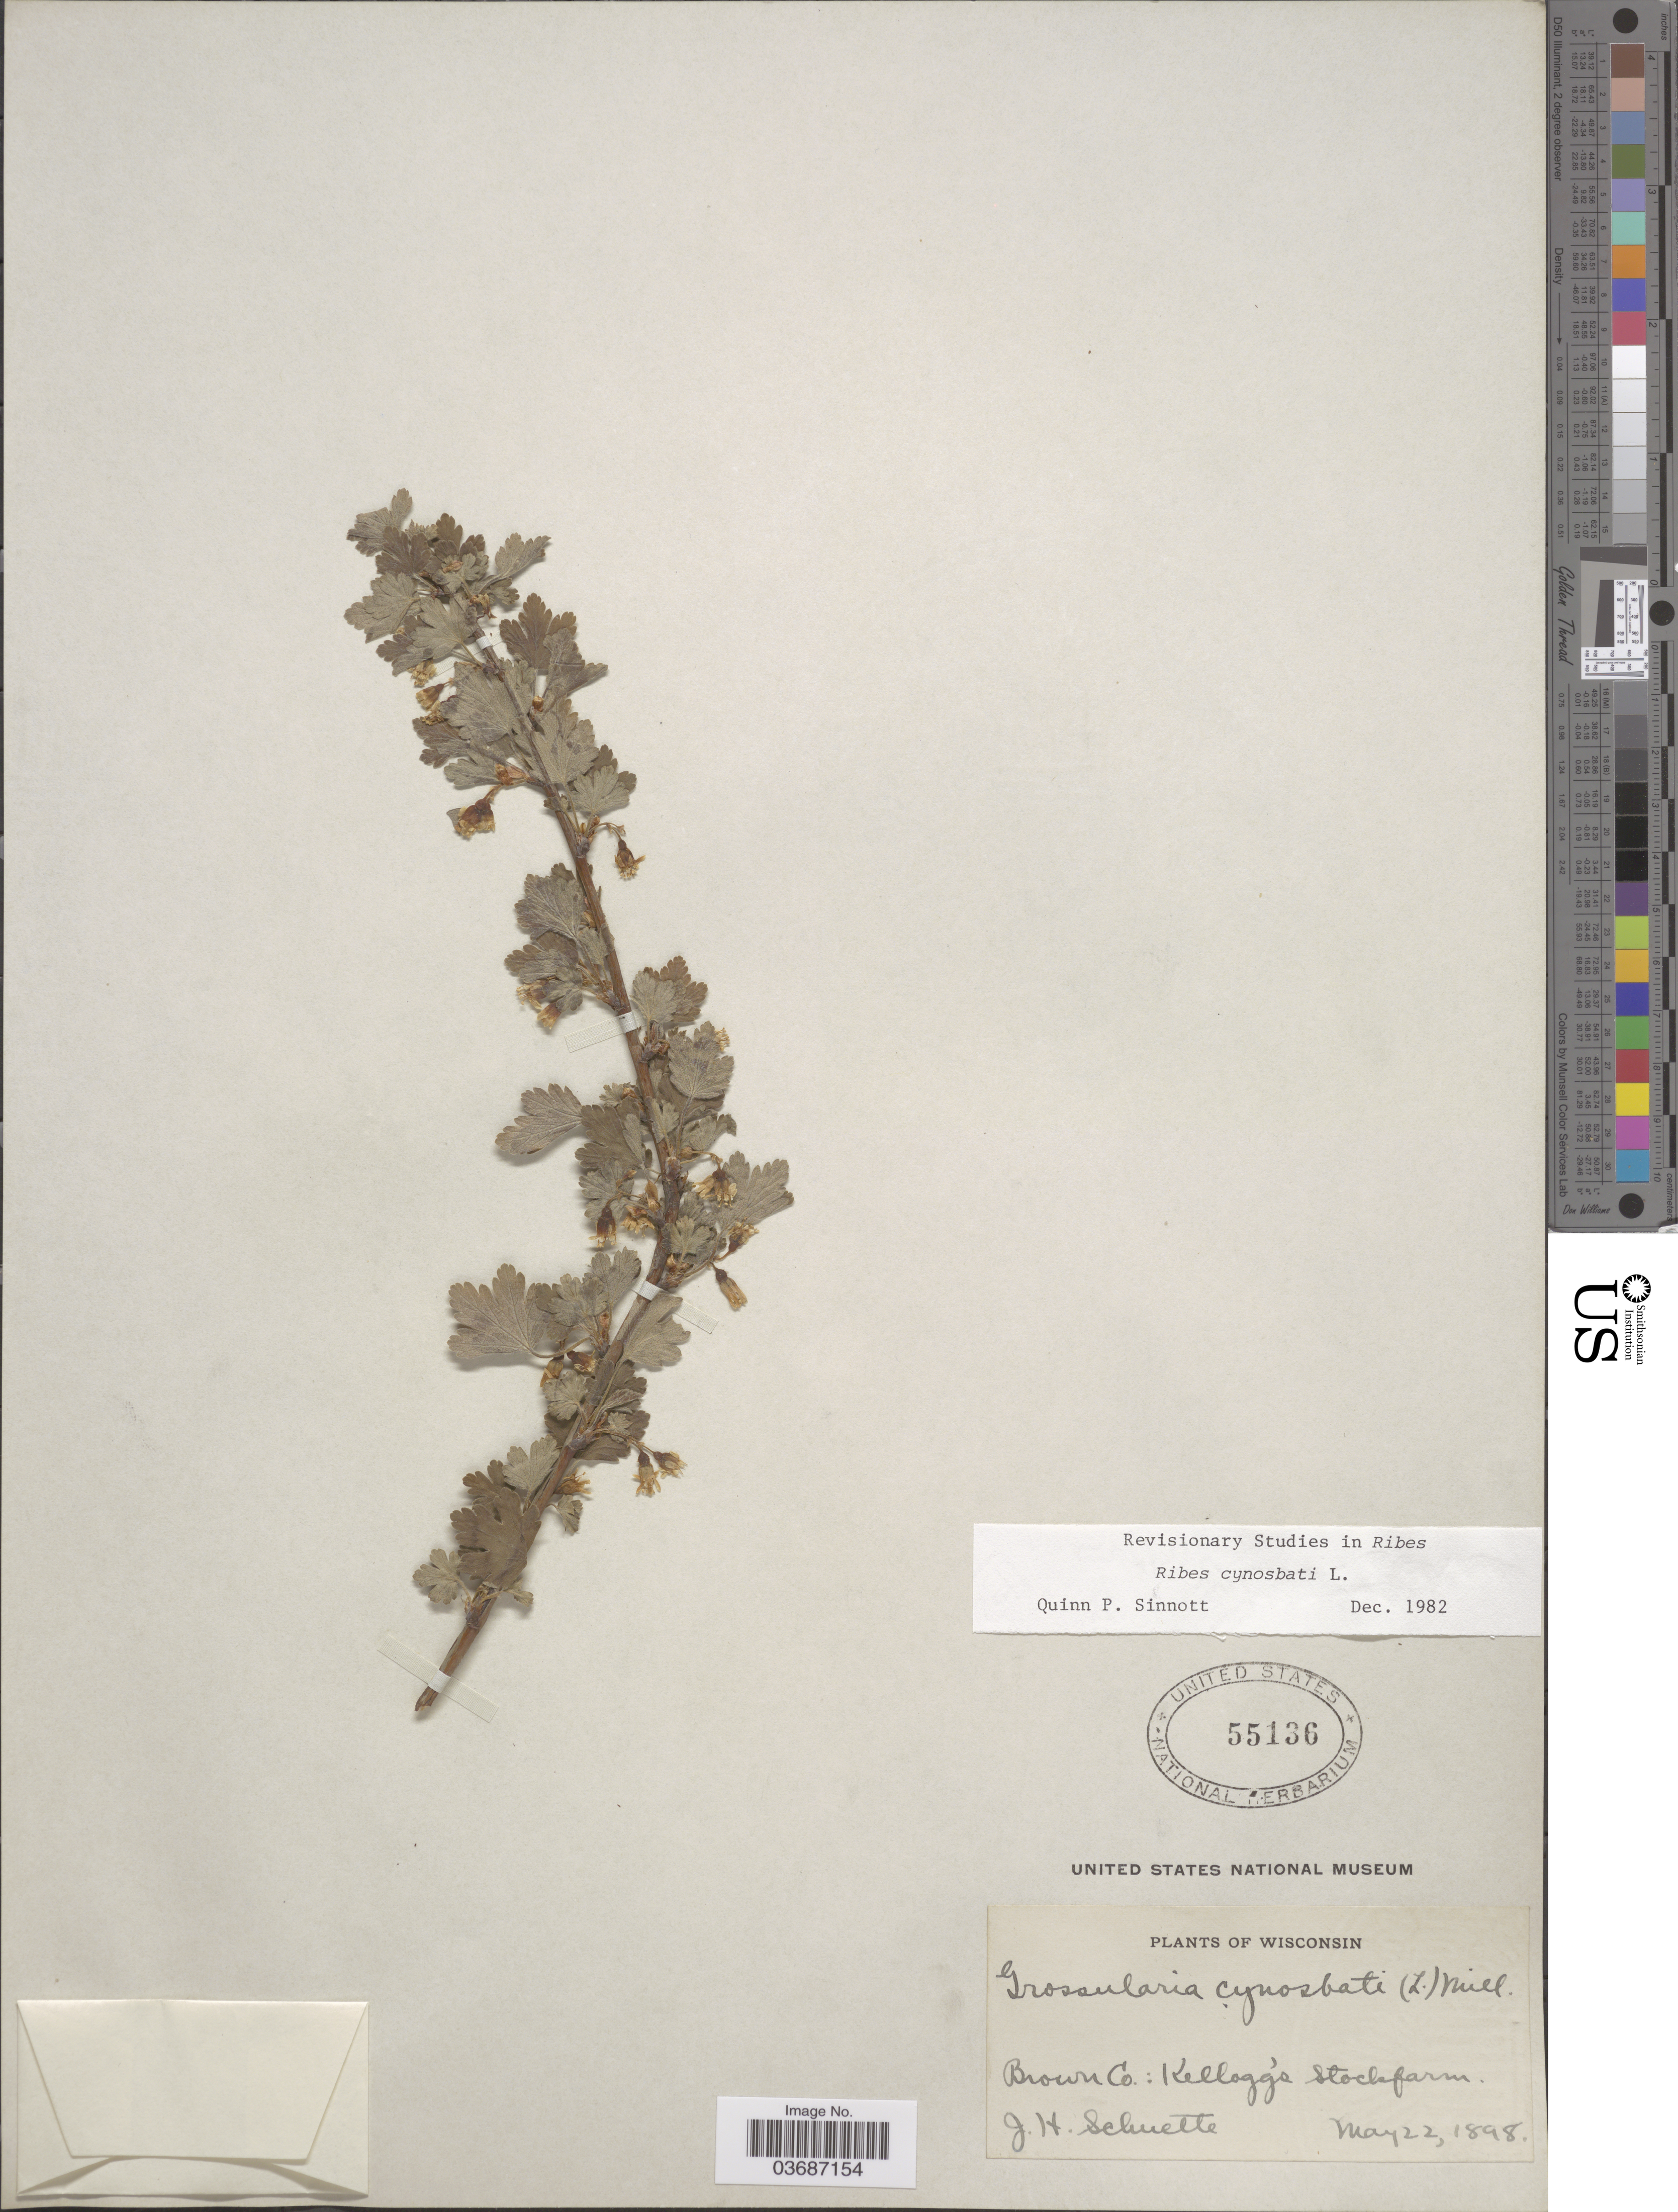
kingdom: Plantae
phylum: Tracheophyta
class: Magnoliopsida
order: Saxifragales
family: Grossulariaceae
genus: Ribes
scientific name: Ribes cynosbati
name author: L.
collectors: J. H. Schuette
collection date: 1898-05-22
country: United States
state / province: Wisconsin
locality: Brown Co.: Kellogg's Stockfarm.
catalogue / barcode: US 55136